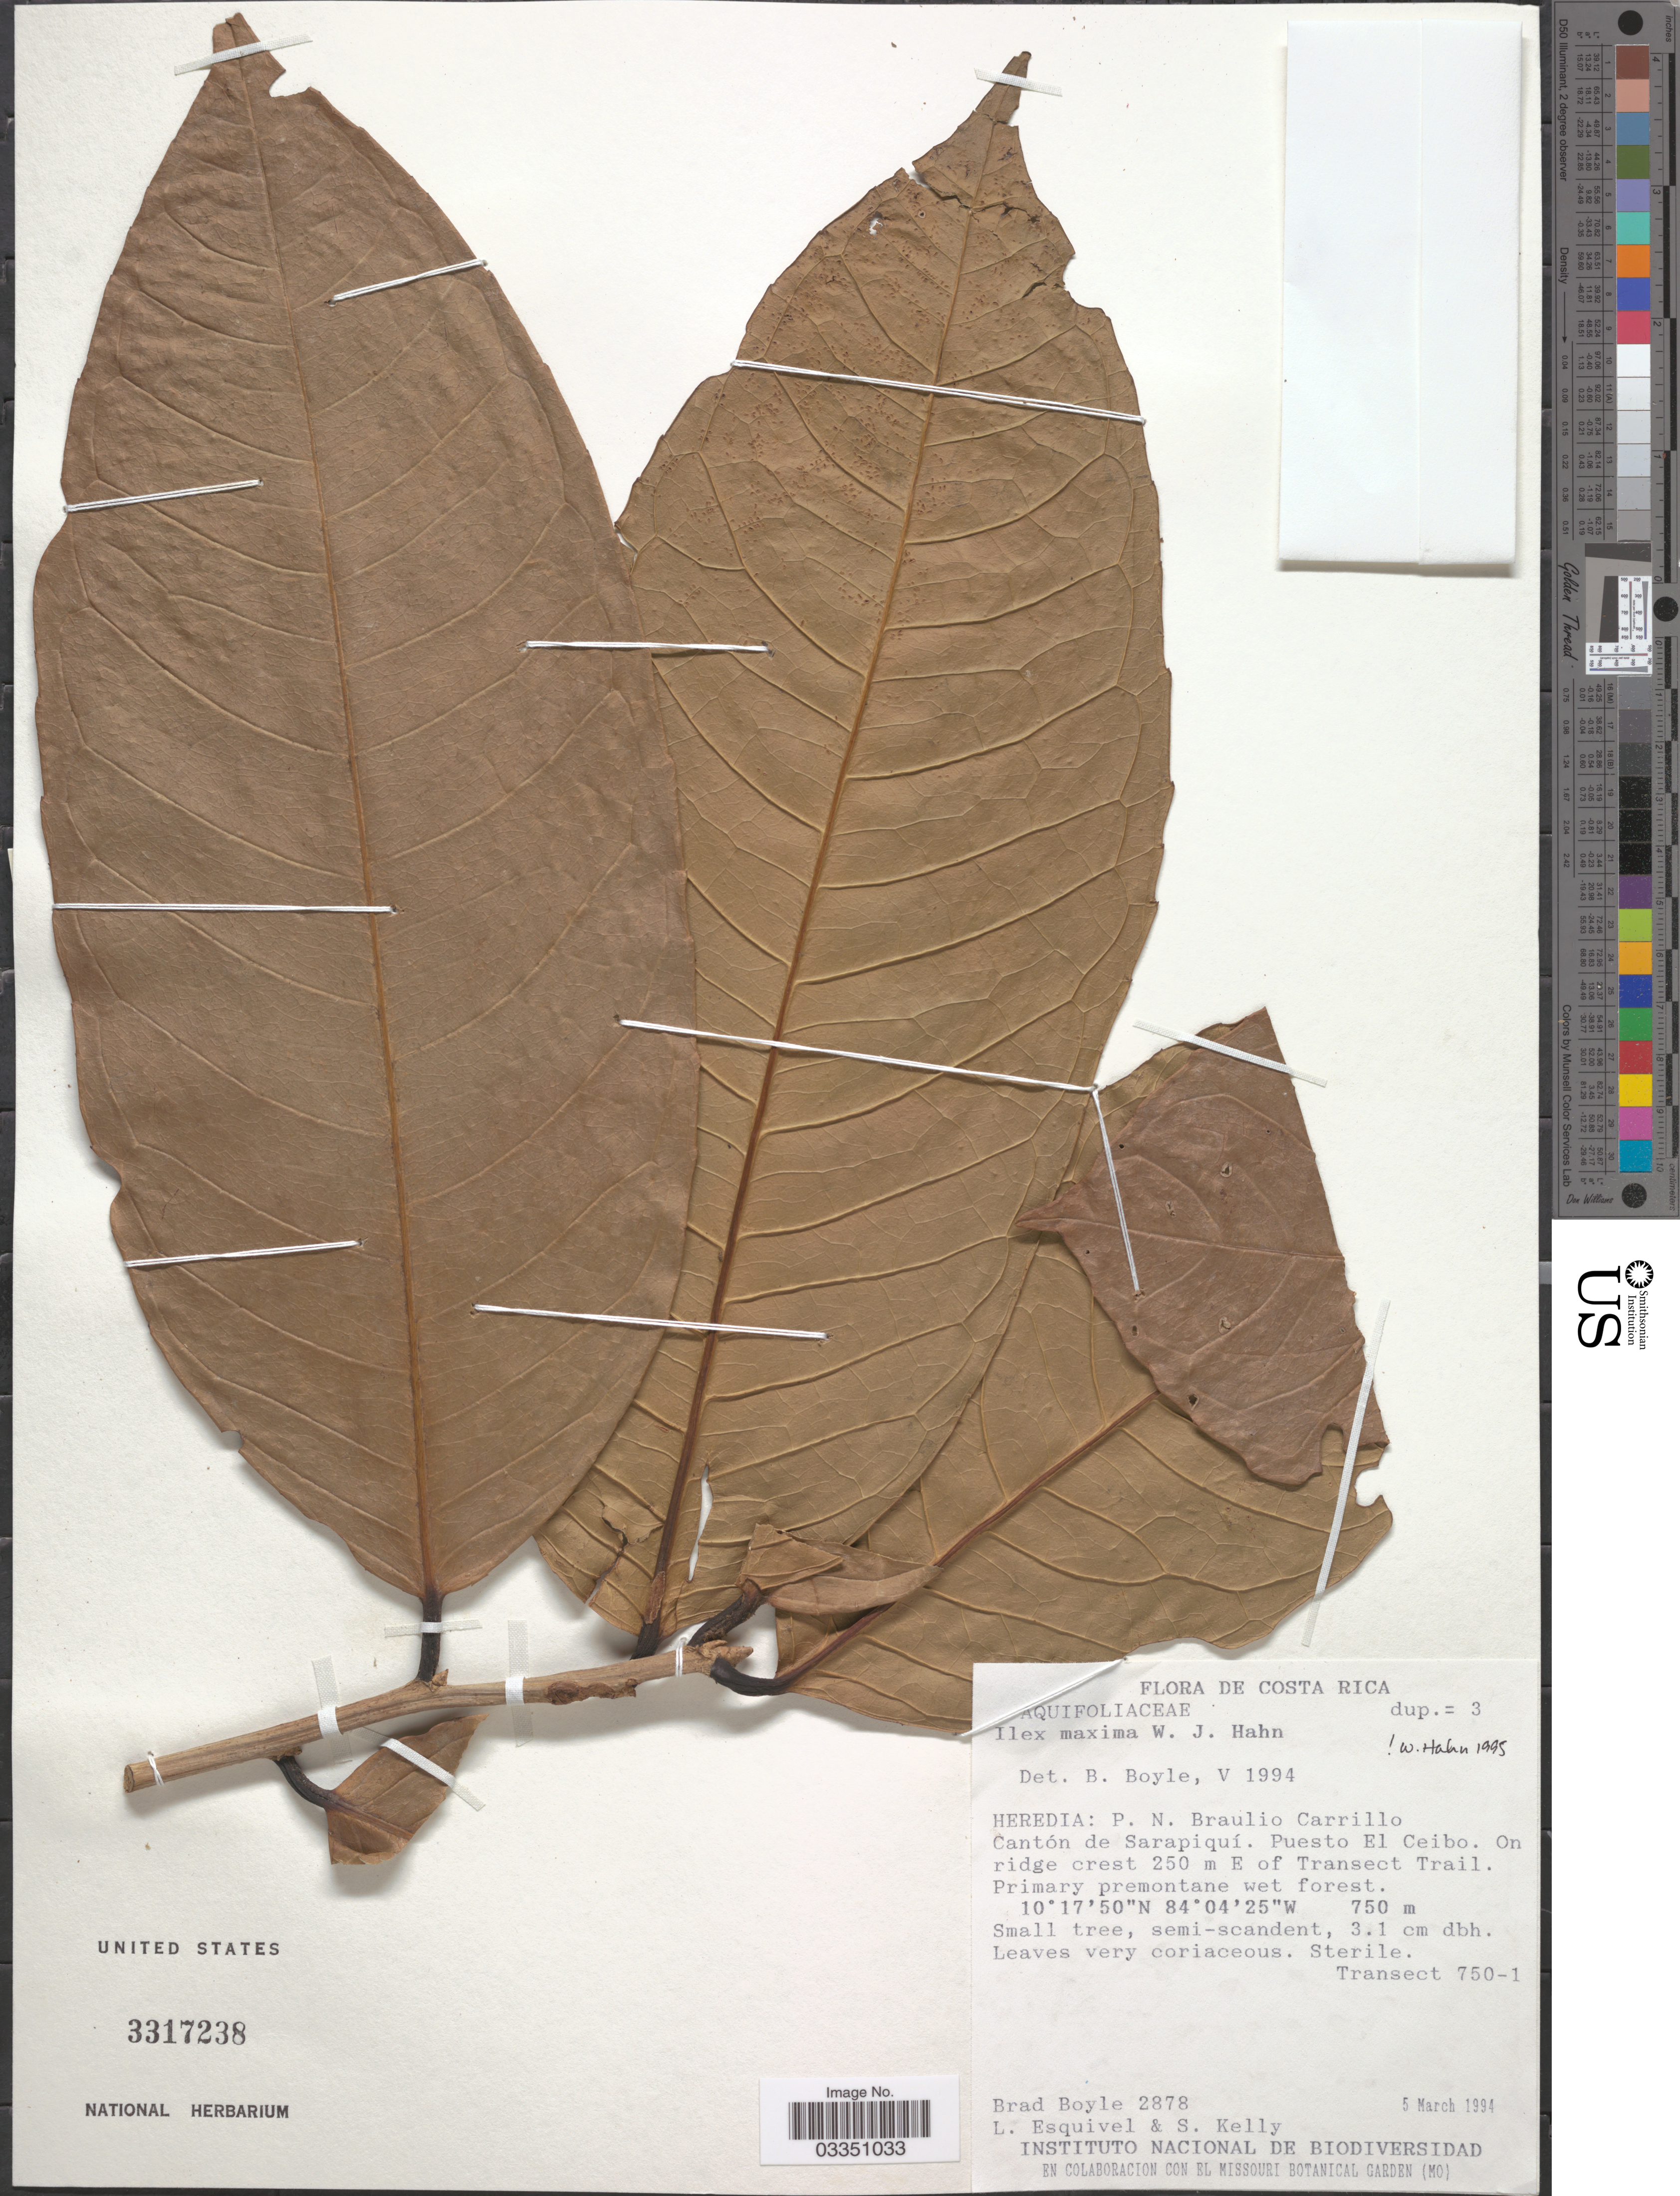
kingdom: Plantae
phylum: Tracheophyta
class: Magnoliopsida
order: Aquifoliales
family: Aquifoliaceae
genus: Ilex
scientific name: Ilex maxima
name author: W.J. Hahn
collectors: B. Boyle, L. Esquivel & S. Kelly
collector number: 2878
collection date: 1994-03-05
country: Costa Rica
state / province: Heredia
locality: P. N. Braulio Carrillo Cantón de Sarapiquí. Puesta El Ceibo. On ridge crest 250 m E of Transect Trail. Transect 750-1.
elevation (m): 750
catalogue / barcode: US 3317238